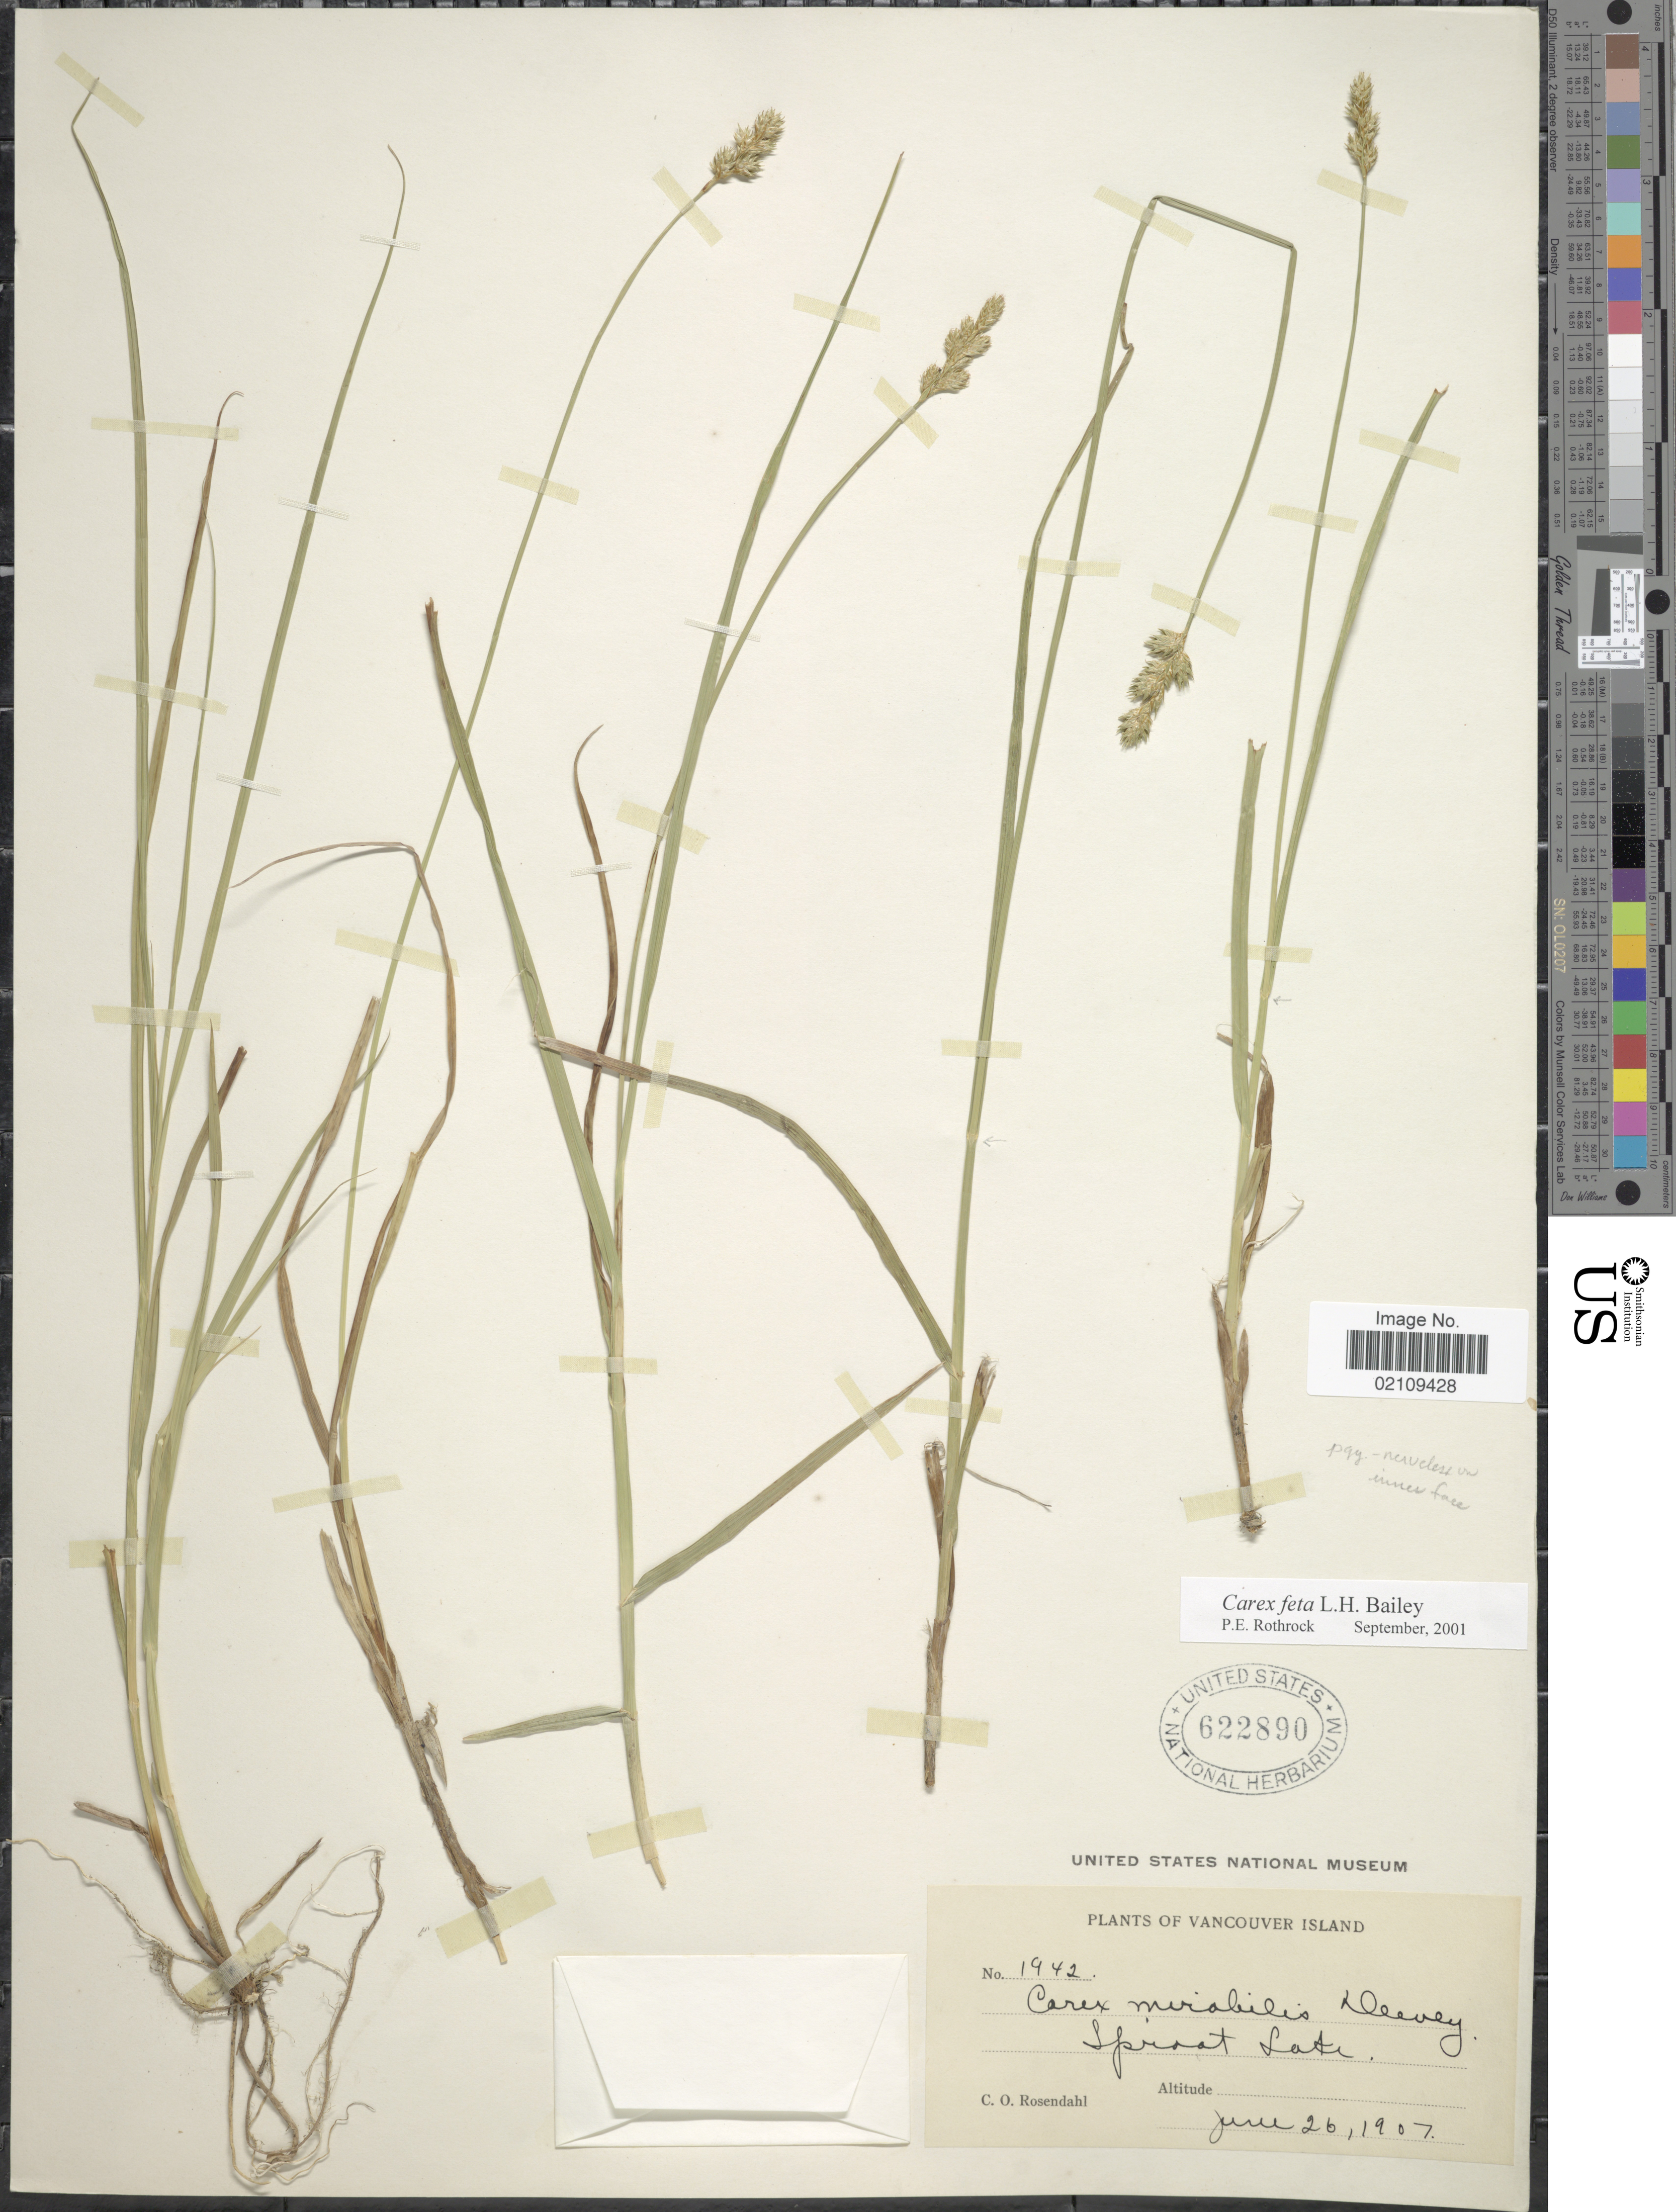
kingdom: Plantae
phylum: Tracheophyta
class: Liliopsida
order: Poales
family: Cyperaceae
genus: Carex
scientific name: Carex feta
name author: L.H. Bailey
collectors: C. O. Rosendahl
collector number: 1942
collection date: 1907-06-26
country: Canada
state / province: British Columbia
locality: Vancouver Island, Sproat Lake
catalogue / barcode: US 622890